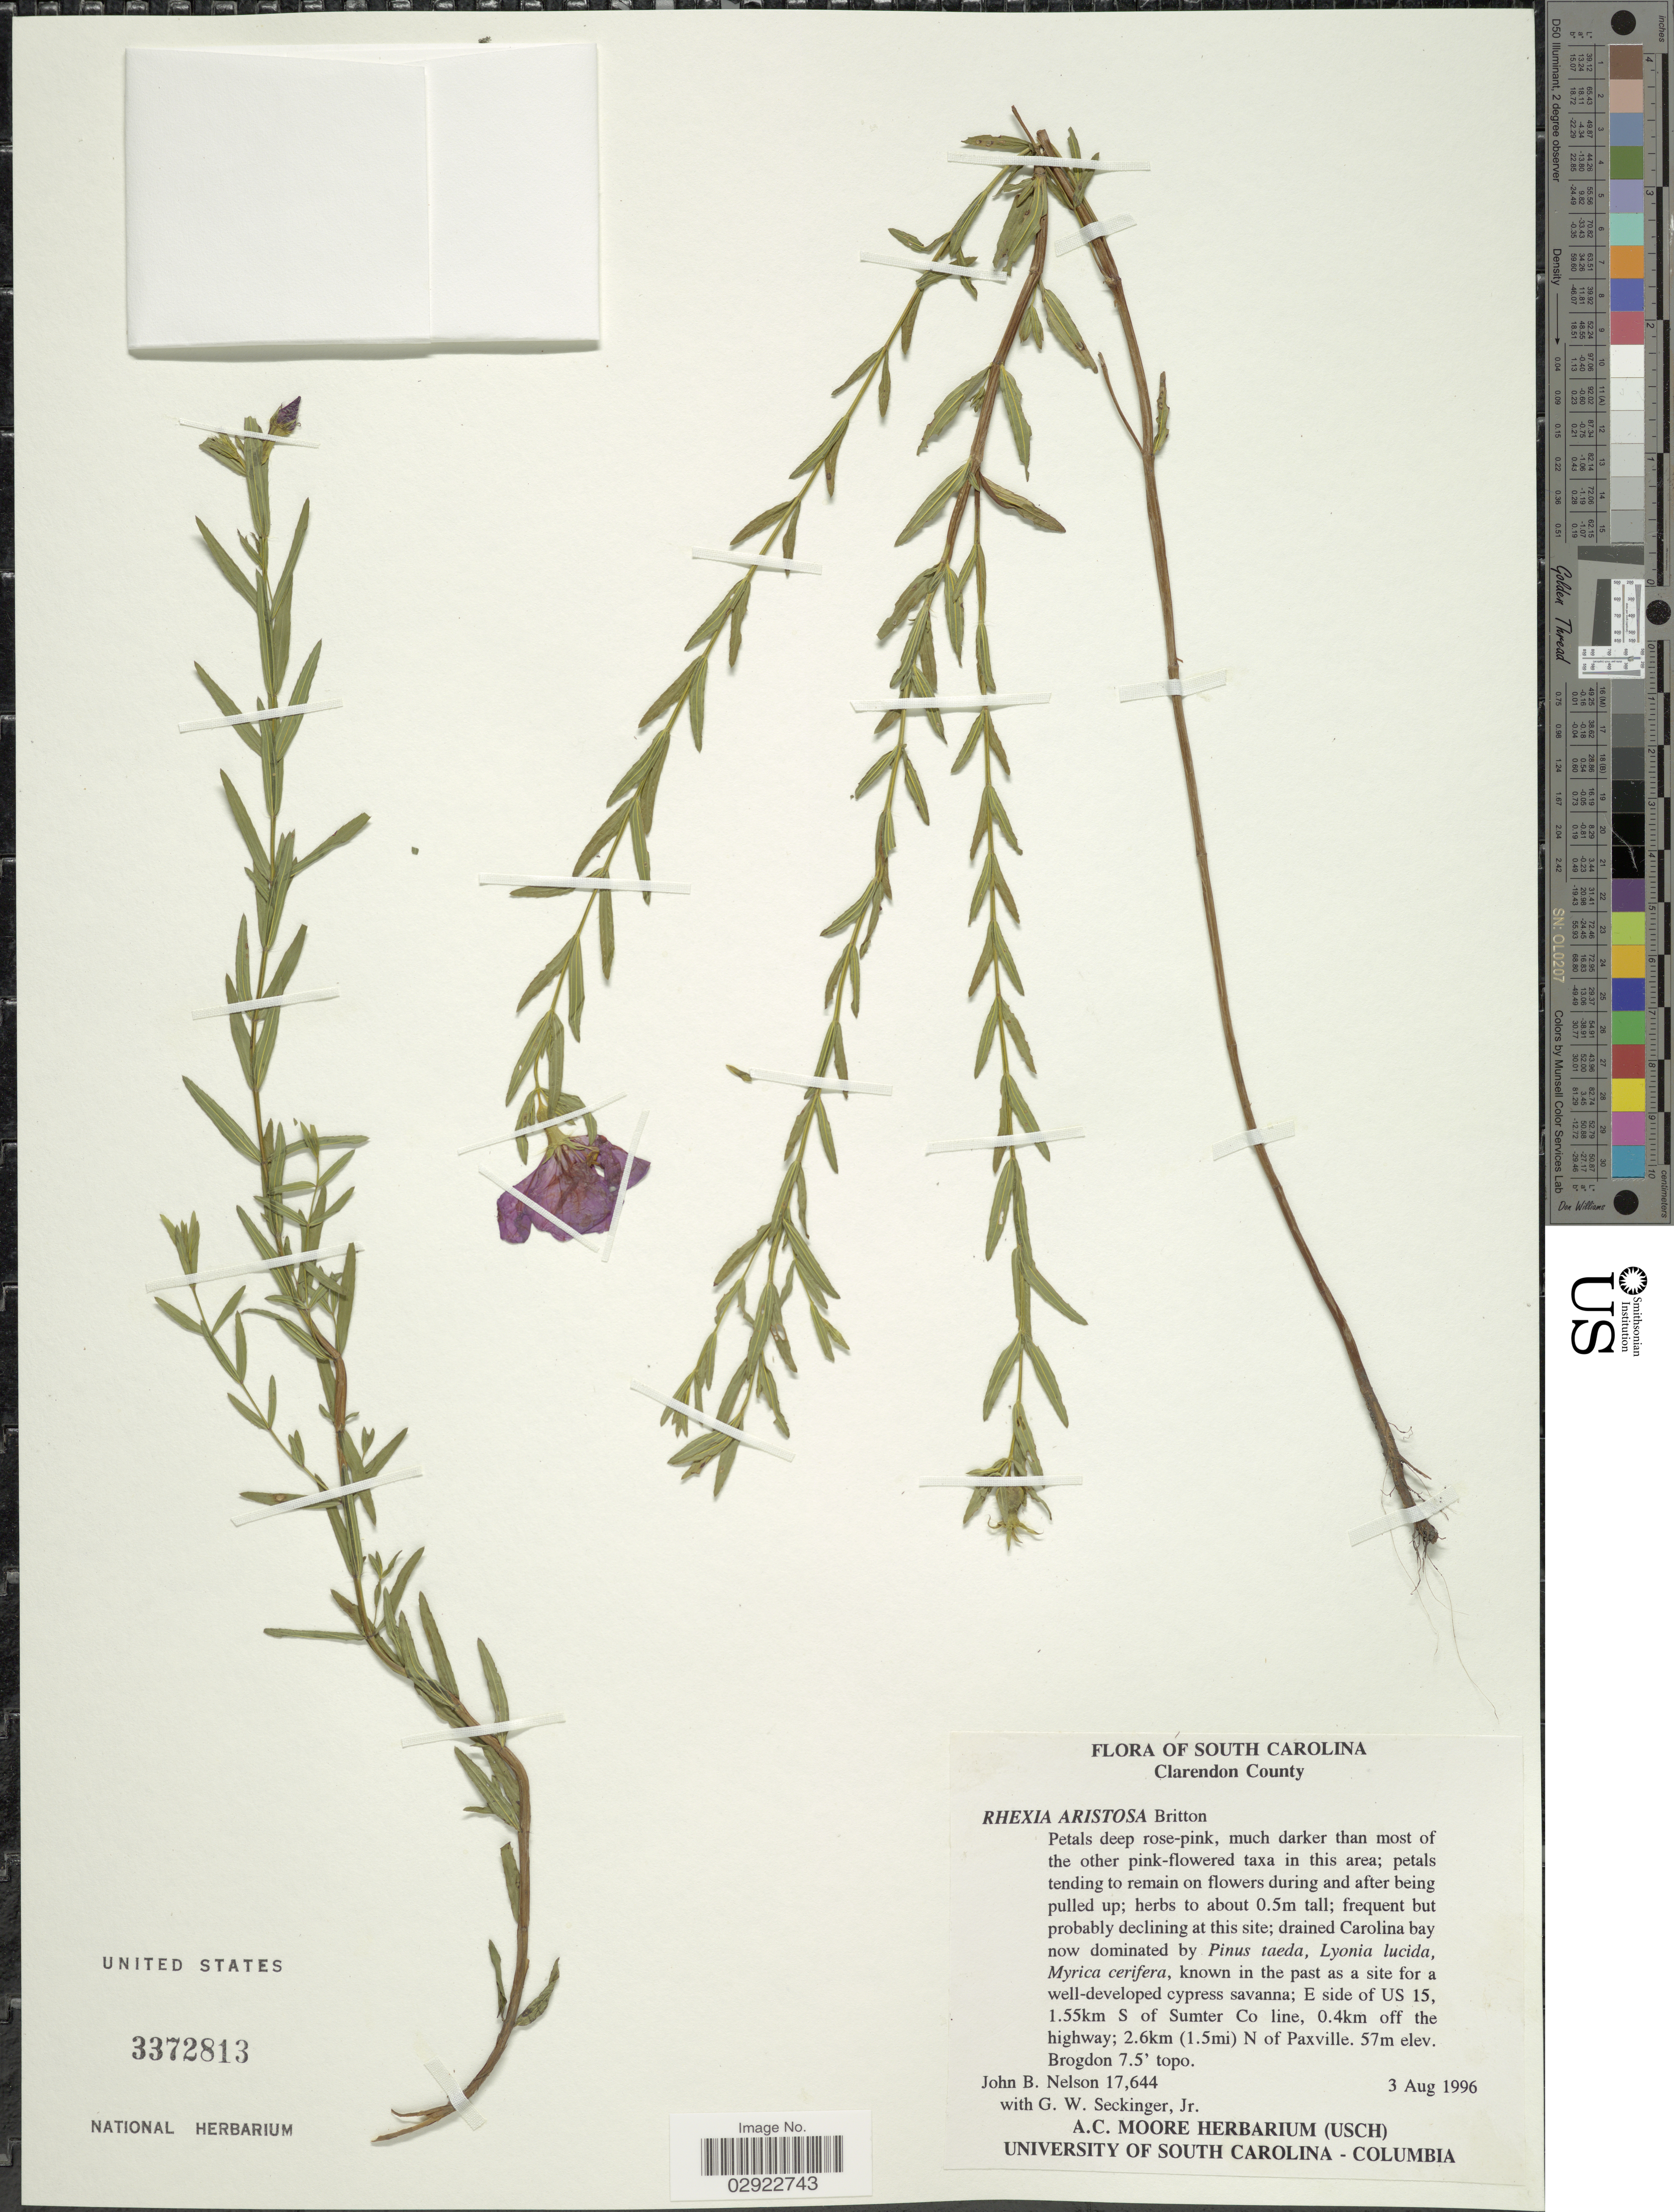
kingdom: Plantae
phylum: Tracheophyta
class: Magnoliopsida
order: Myrtales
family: Melastomataceae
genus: Rhexia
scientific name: Rhexia aristosa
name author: Britton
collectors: J. Nelson & G. Seckinger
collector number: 17644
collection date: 1996-08-03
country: United States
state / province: South Carolina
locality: Clarendon County. E side of US 15, 1.55km S of Sumter Co line, 0.4km off the highway; 2.6km (1.5mi) N of Paxville. Brogdon 7.5' topo.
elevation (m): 57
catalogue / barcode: US 3372813